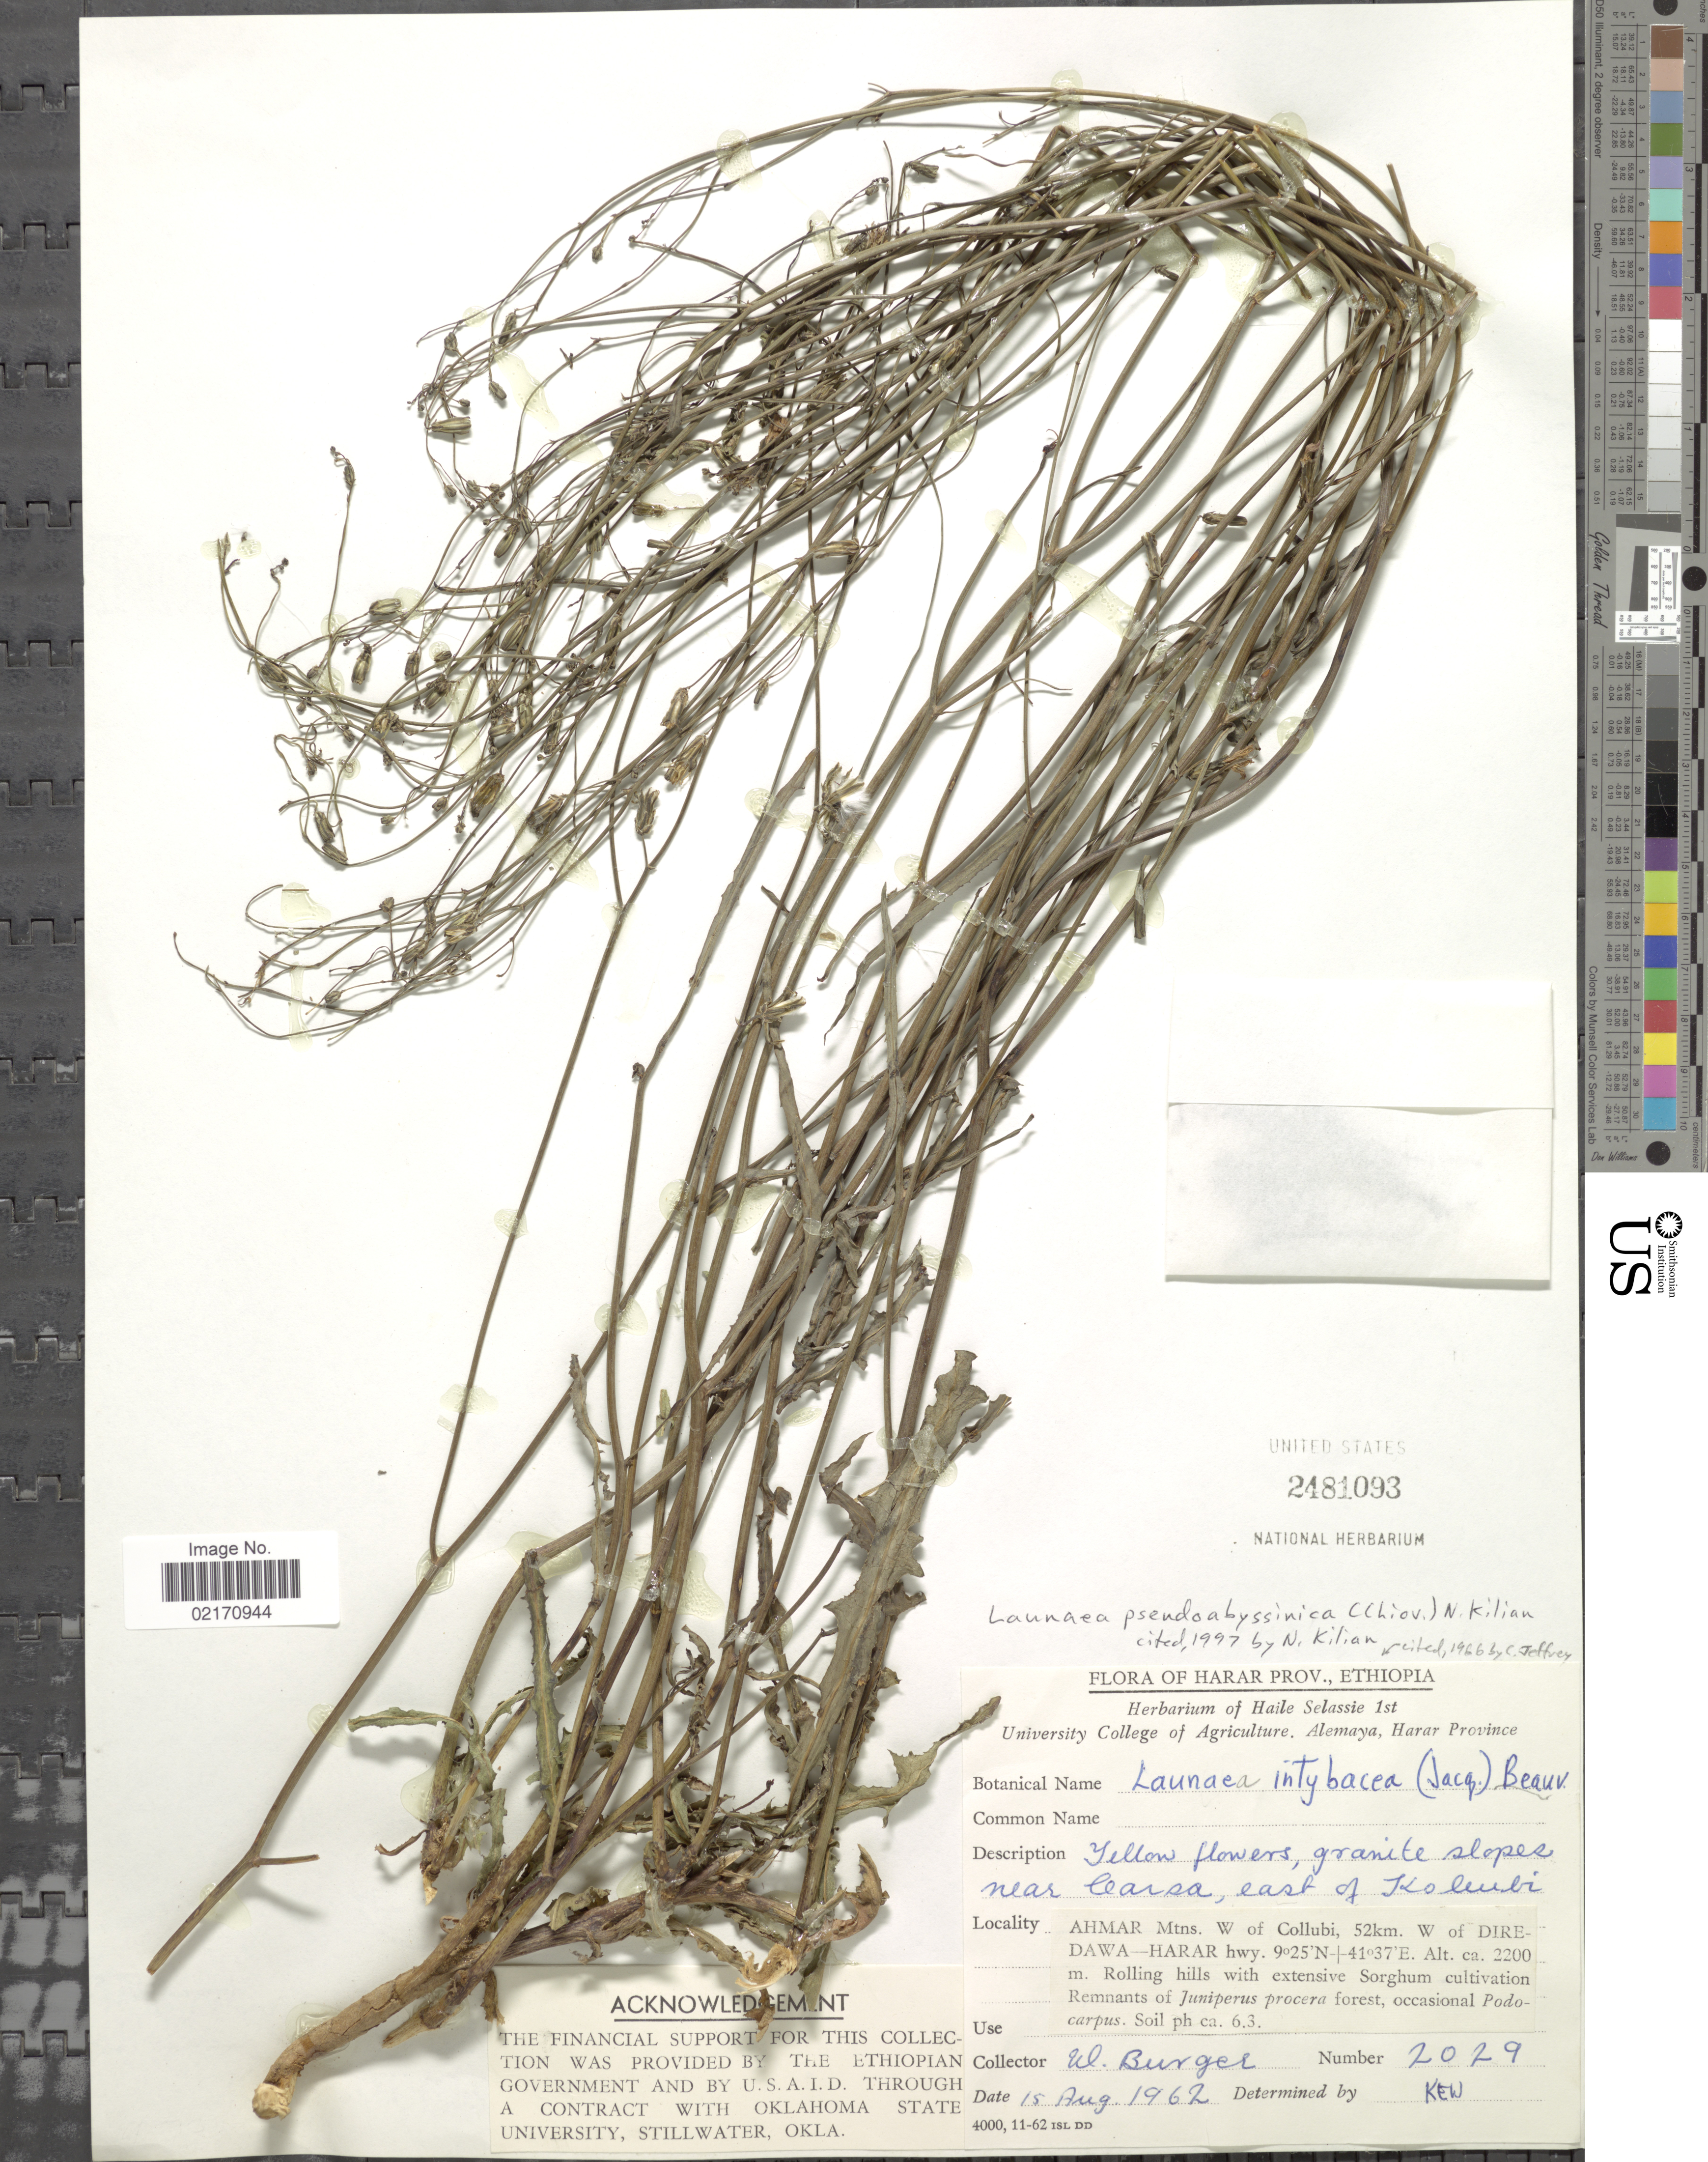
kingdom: Plantae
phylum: Tracheophyta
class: Magnoliopsida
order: Asterales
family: Asteraceae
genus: Launaea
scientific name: Launaea pseudoabyssinica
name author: (Chiov.) N. Kilian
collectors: W. Burger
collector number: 2029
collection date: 1962-08-15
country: Ethiopia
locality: Harar Prov., Ahmar Mtns., W of Collubi, 52 km W of Dire-Dawa-Harar Hwy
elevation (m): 2200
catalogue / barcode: US 2481093